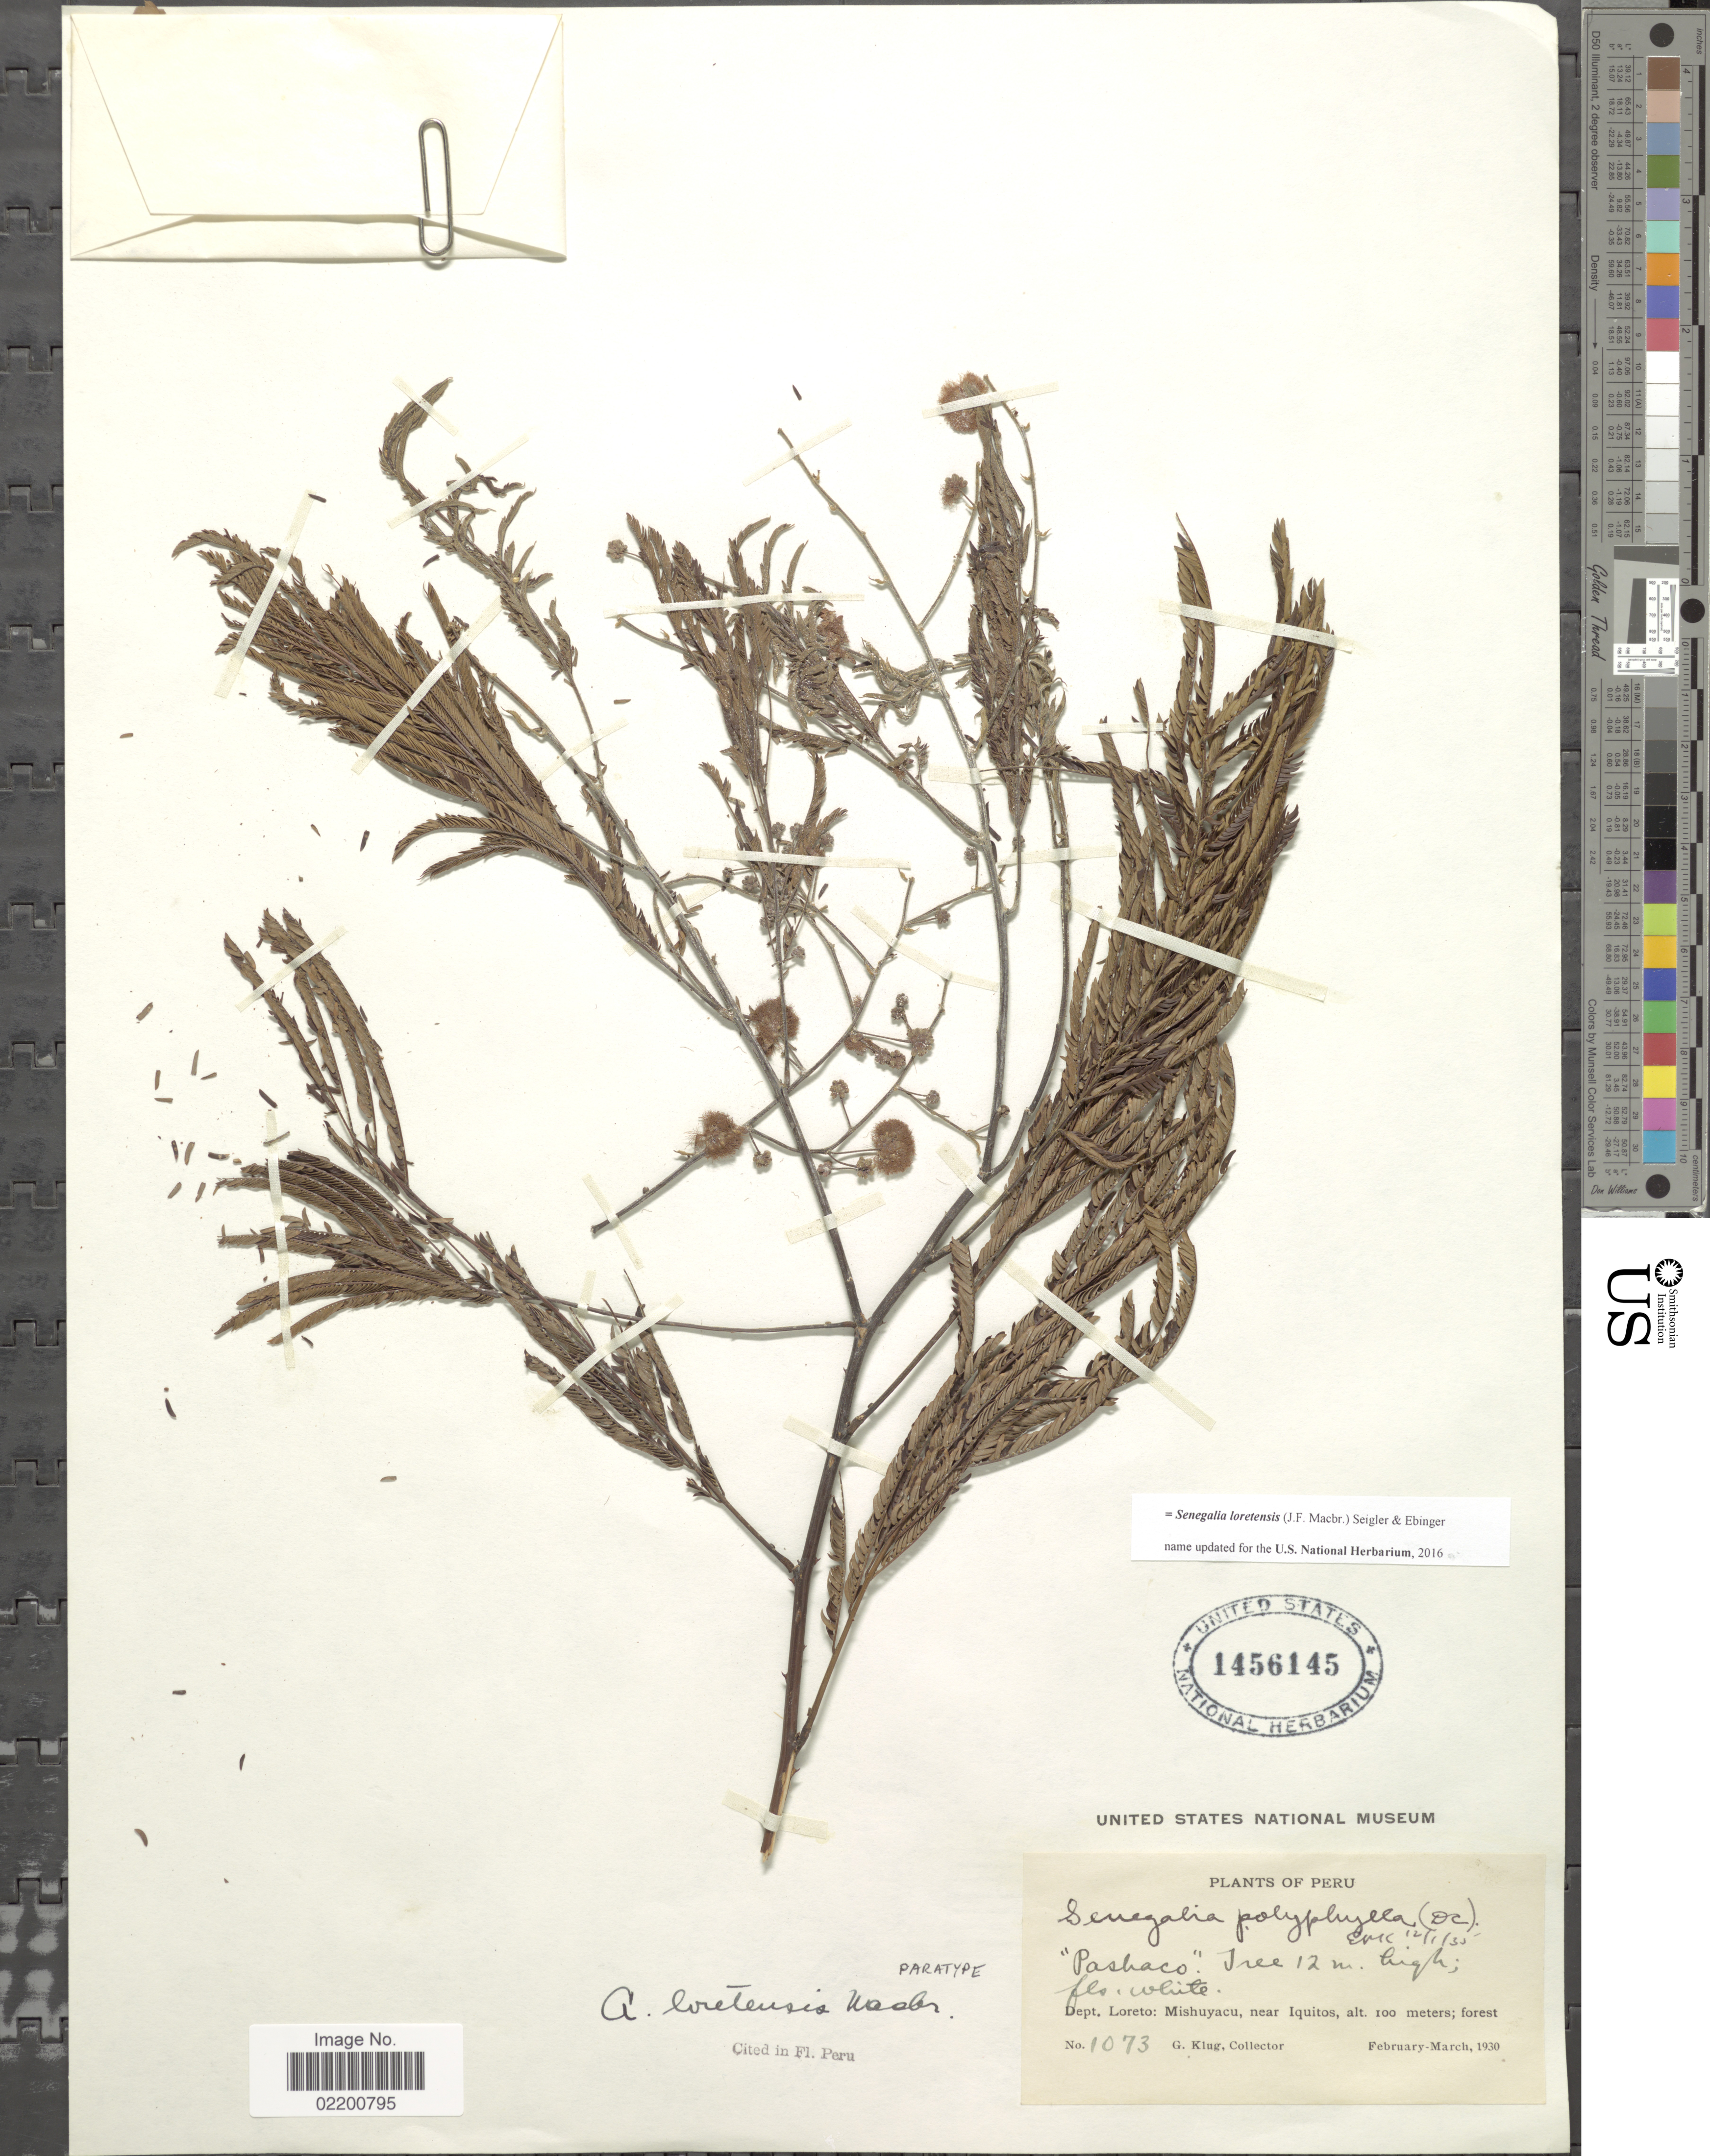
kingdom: Plantae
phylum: Tracheophyta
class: Magnoliopsida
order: Fabales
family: Fabaceae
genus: Senegalia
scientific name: Senegalia loretensis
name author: (J.F. Macbr.) Seigler & Ebinger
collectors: G. King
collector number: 1073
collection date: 1930-02/1930-03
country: Peru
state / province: Loreto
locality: Dept Loreto, Mishuyacu, near Iquitos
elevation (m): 100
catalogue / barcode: US 1456145